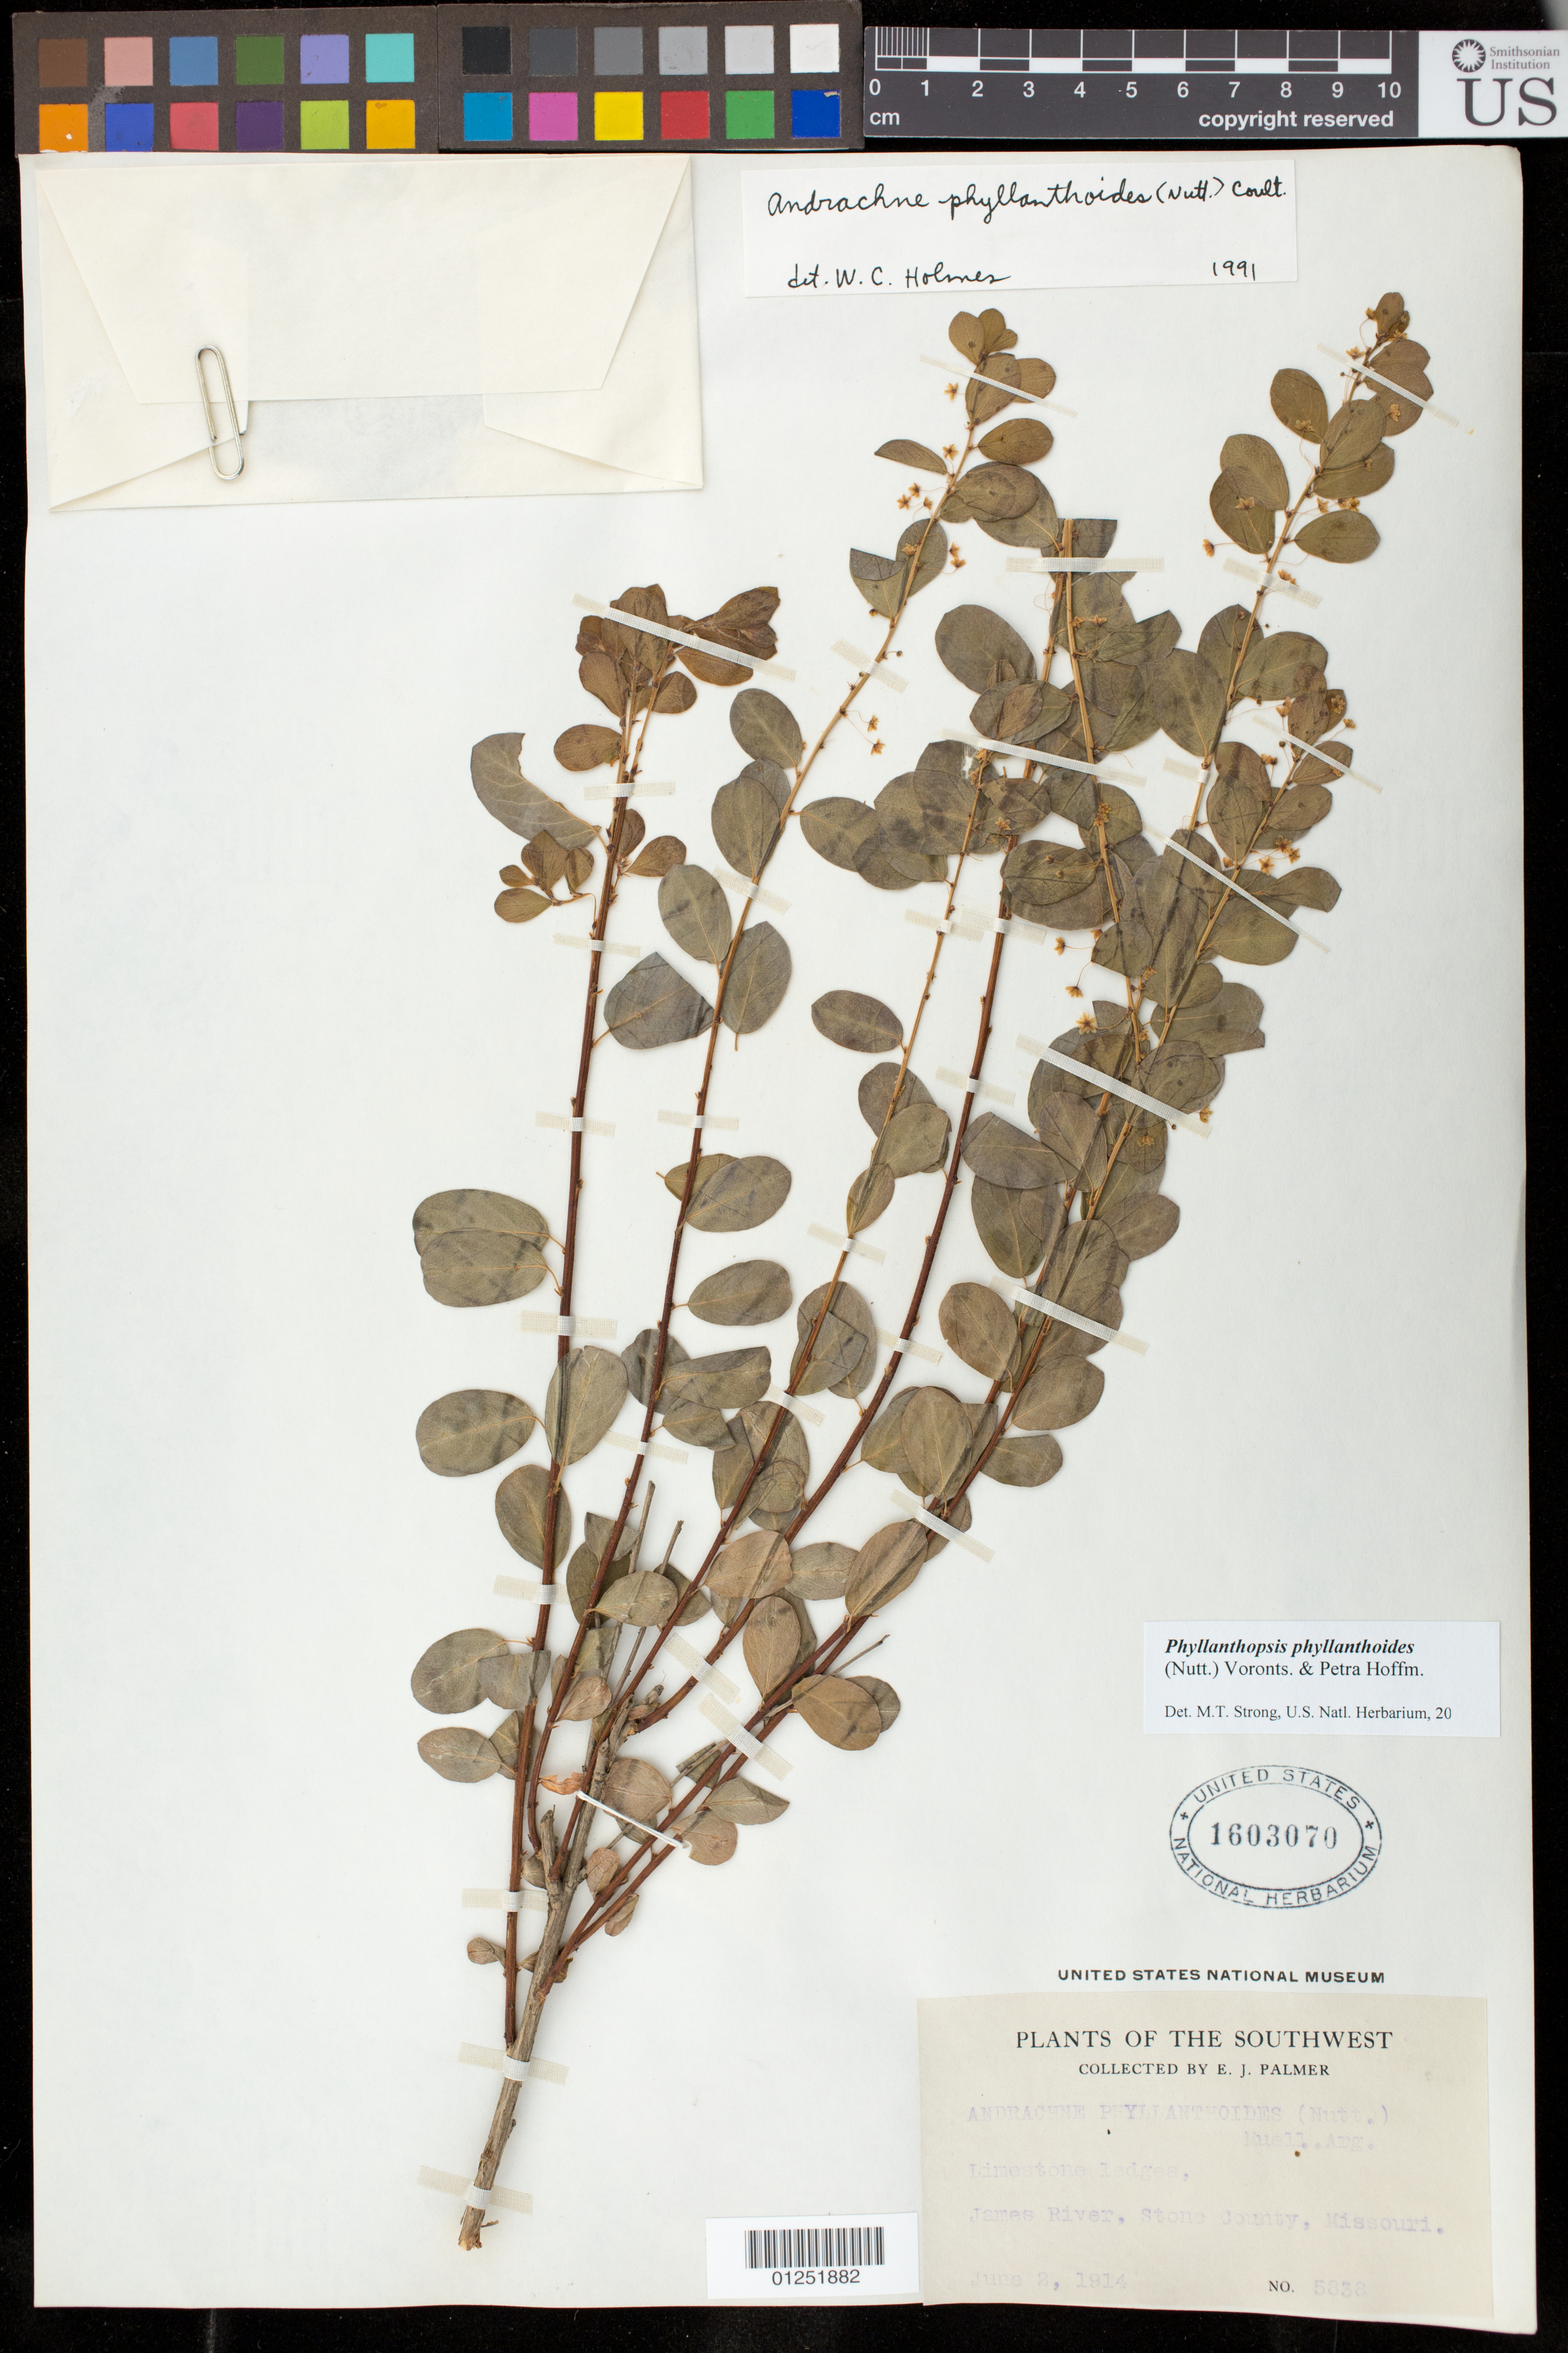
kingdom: Plantae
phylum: Tracheophyta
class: Magnoliopsida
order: Malpighiales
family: Phyllanthaceae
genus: Phyllanthopsis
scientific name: Phyllanthopsis phyllanthoides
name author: (Nutt.) Voronts. & Petra Hoffm.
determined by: Strong, M. T., (US), Smithsonian Institution - National Museum of Natural History (UNITED STATES)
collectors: E. J. Palmer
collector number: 5838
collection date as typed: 2 Jun 1914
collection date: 1914-06-02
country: United States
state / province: Missouri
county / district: Stone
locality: James River.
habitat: Limestone ledges.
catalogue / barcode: US 1603070